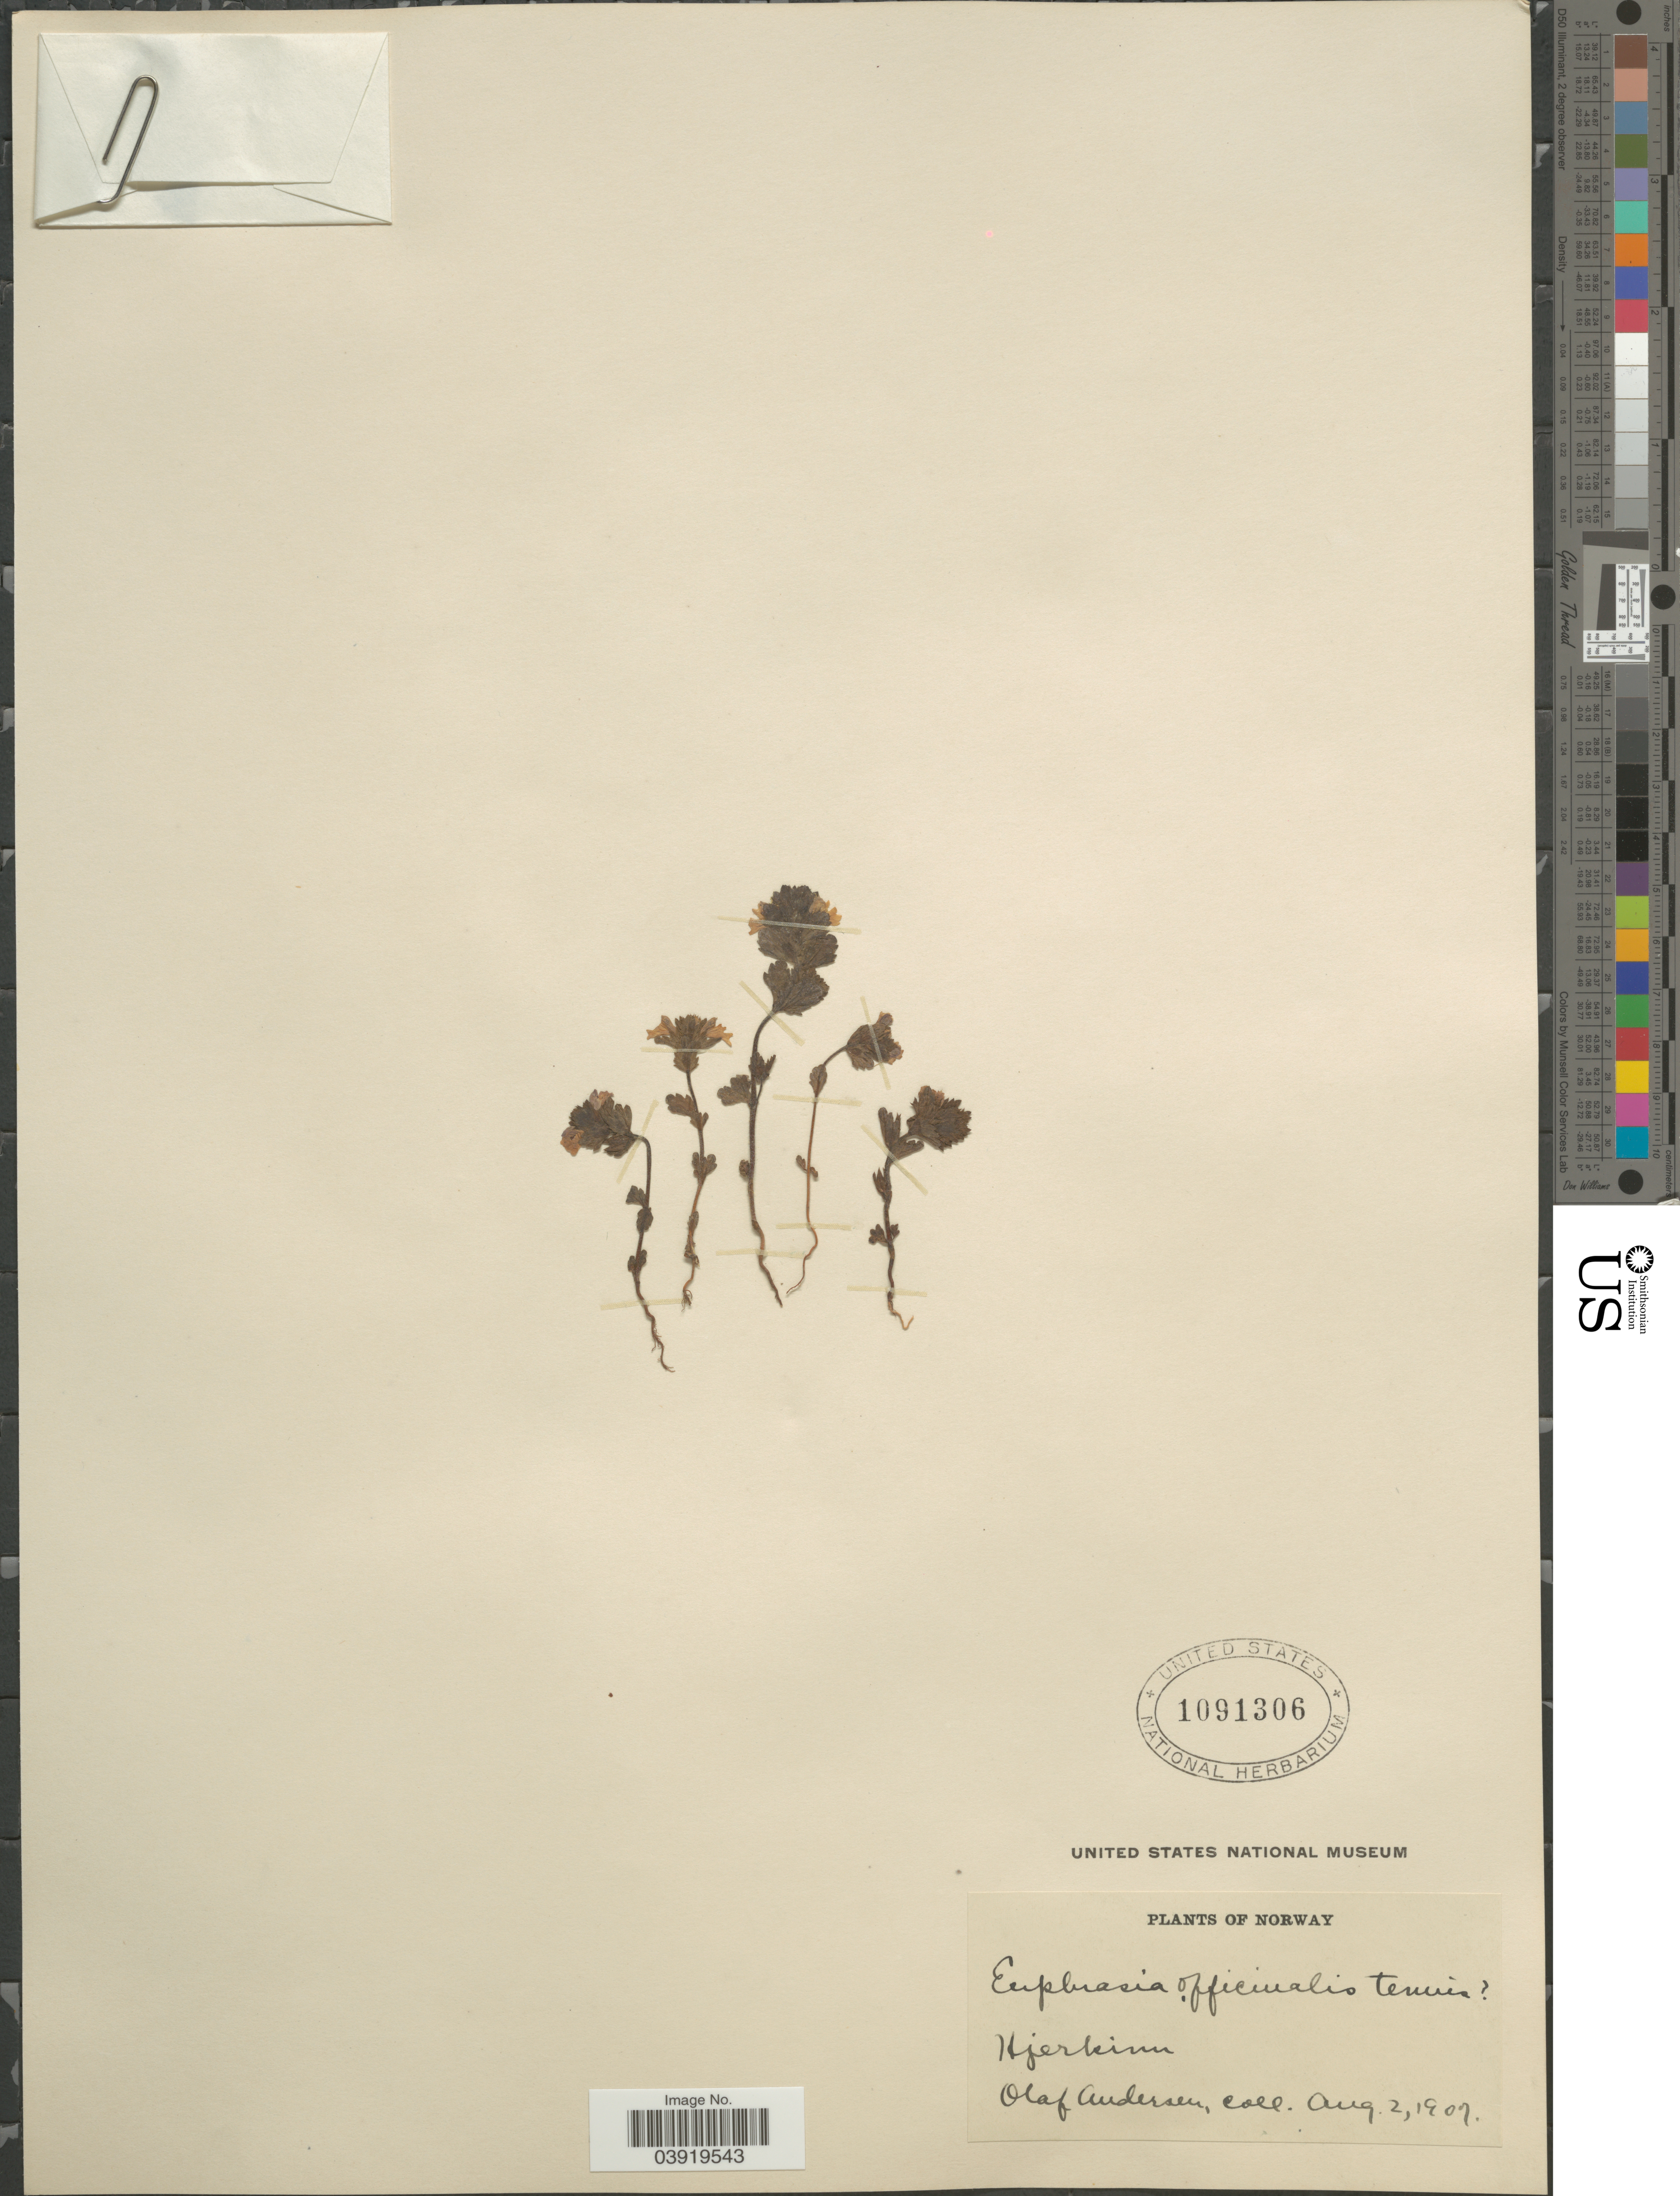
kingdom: Plantae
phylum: Tracheophyta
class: Magnoliopsida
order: Lamiales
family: Orobanchaceae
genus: Euphrasia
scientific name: Euphrasia officinalis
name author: L.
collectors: O. Andersen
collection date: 1907-08-02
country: Norway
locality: Hjerkinn.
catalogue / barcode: US 1091306